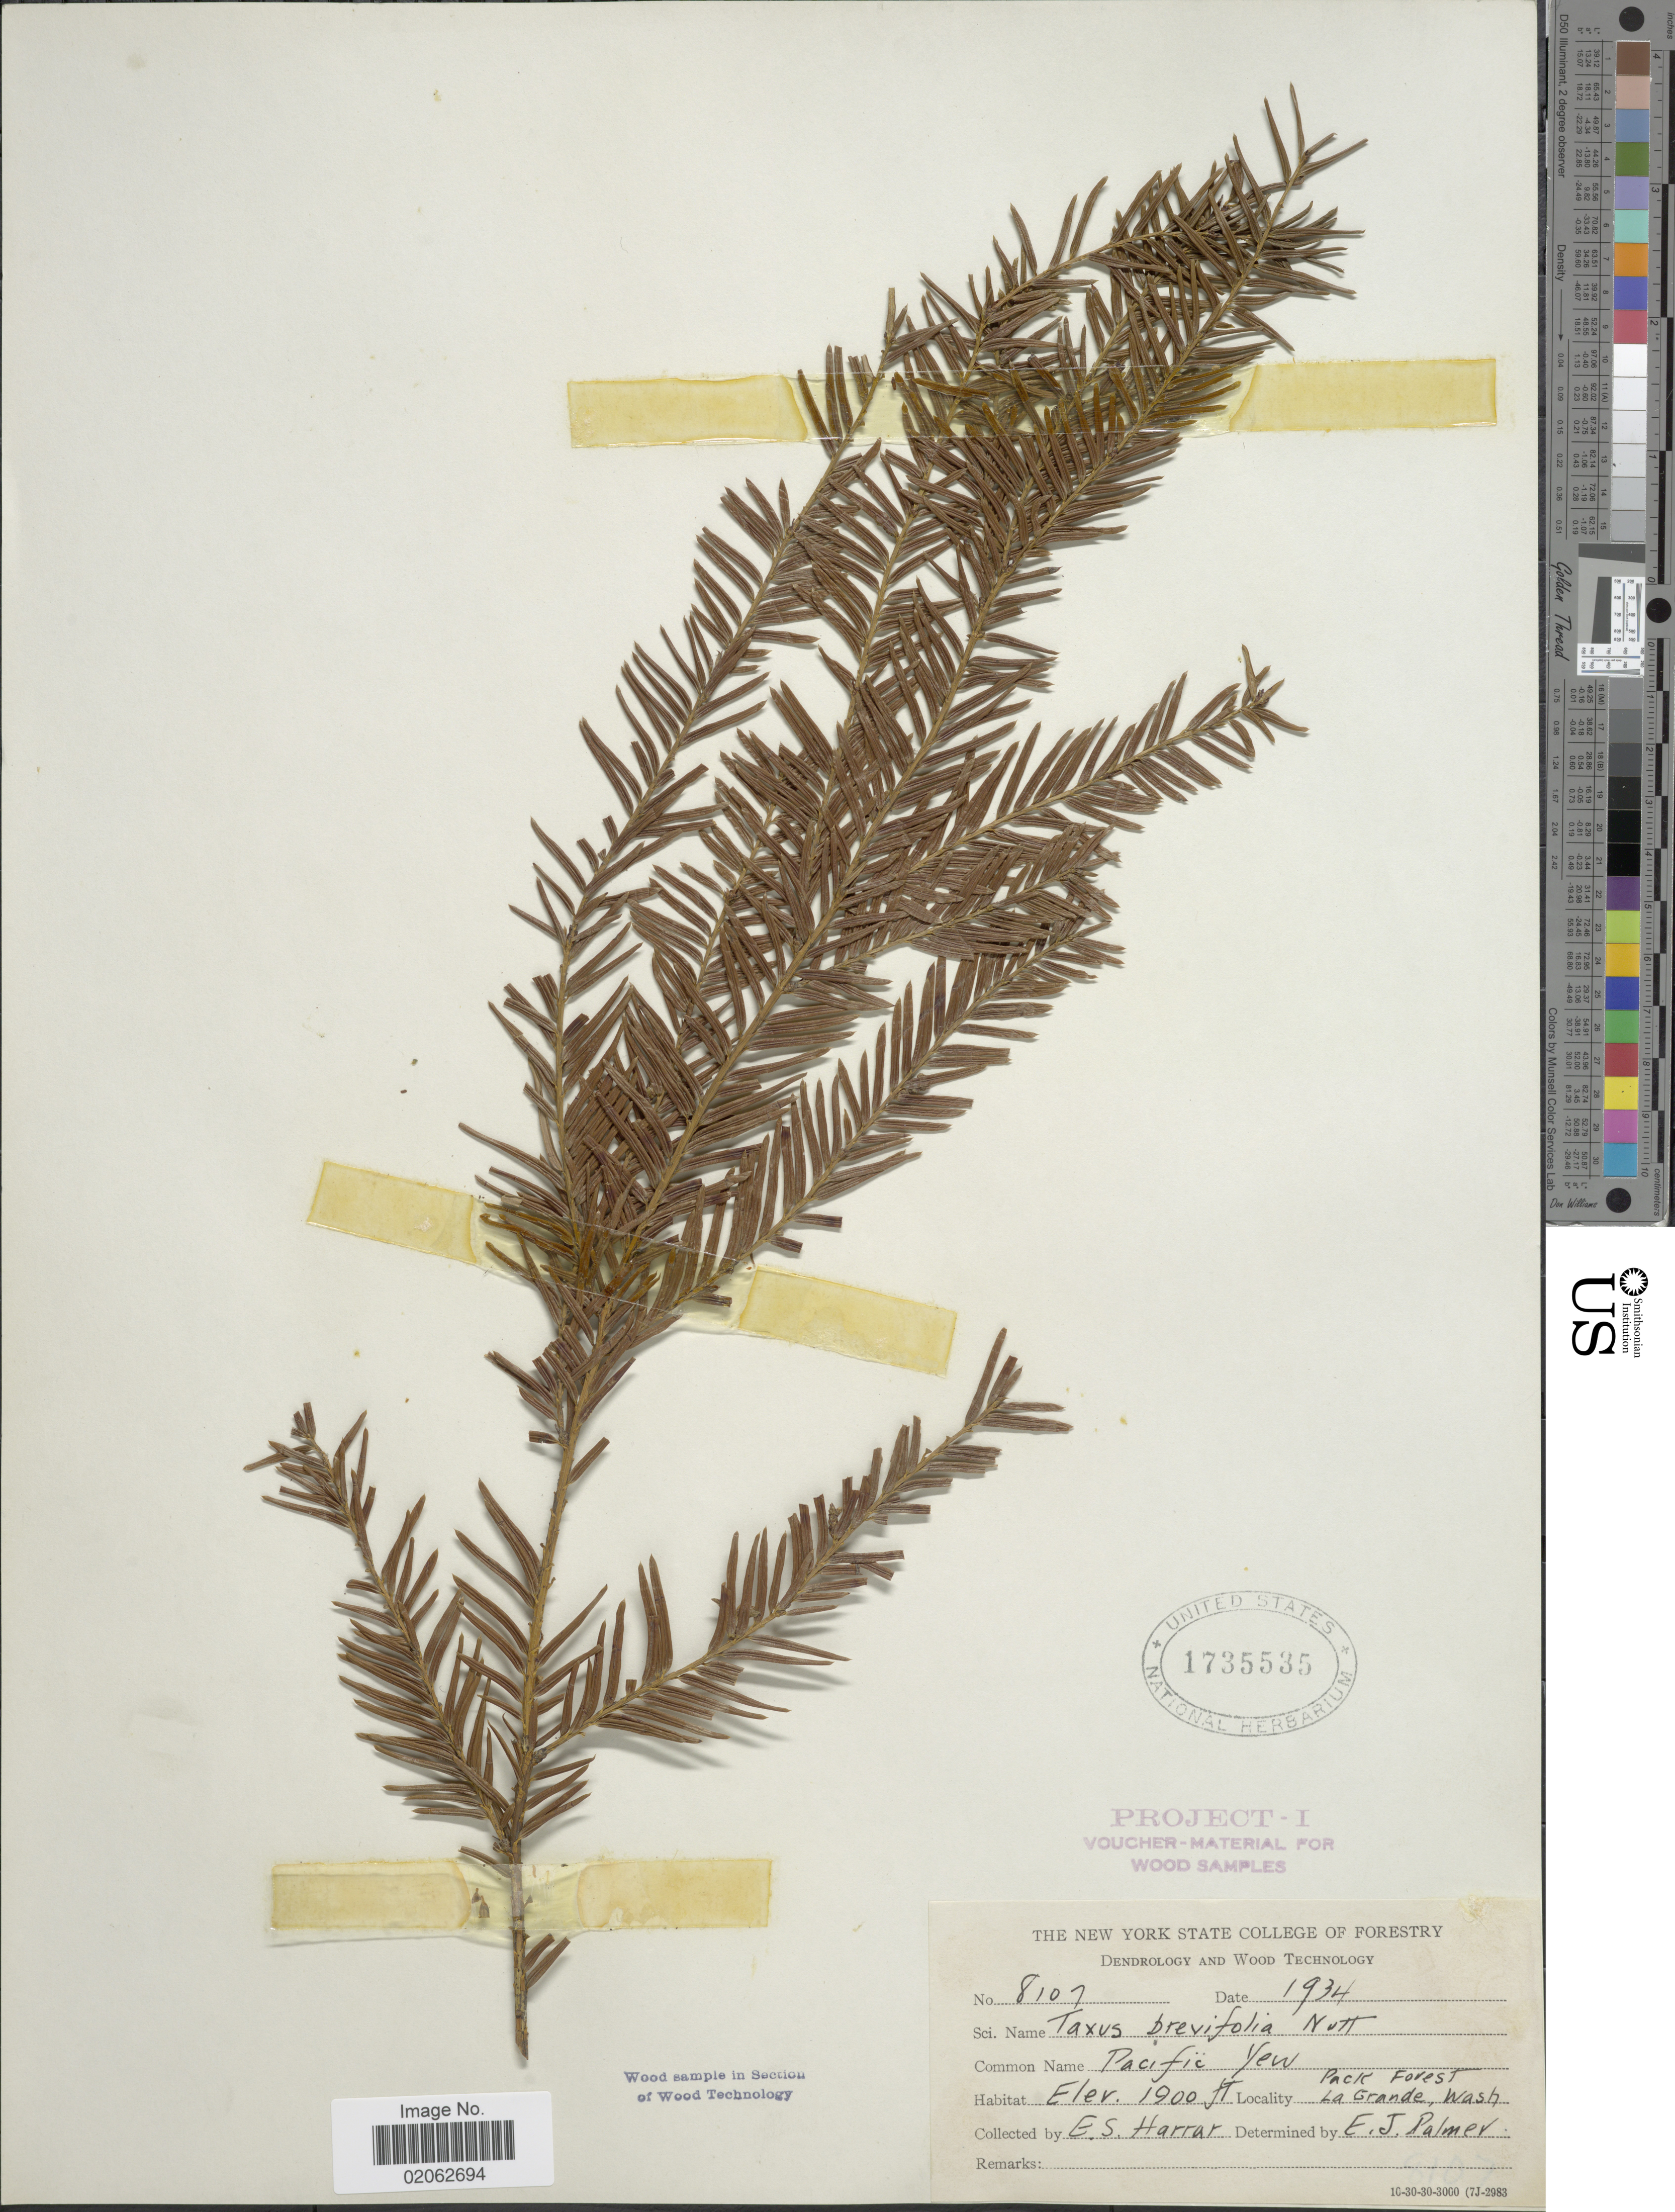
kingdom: Plantae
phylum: Tracheophyta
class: Pinopsida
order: Pinales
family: Taxaceae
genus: Taxus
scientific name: Taxus brevifolia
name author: Nutt.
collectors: E. Harrar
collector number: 8107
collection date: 1934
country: United States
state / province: Washington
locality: Pack Forest, La Grande, Wash.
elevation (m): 579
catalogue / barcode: US 1735535